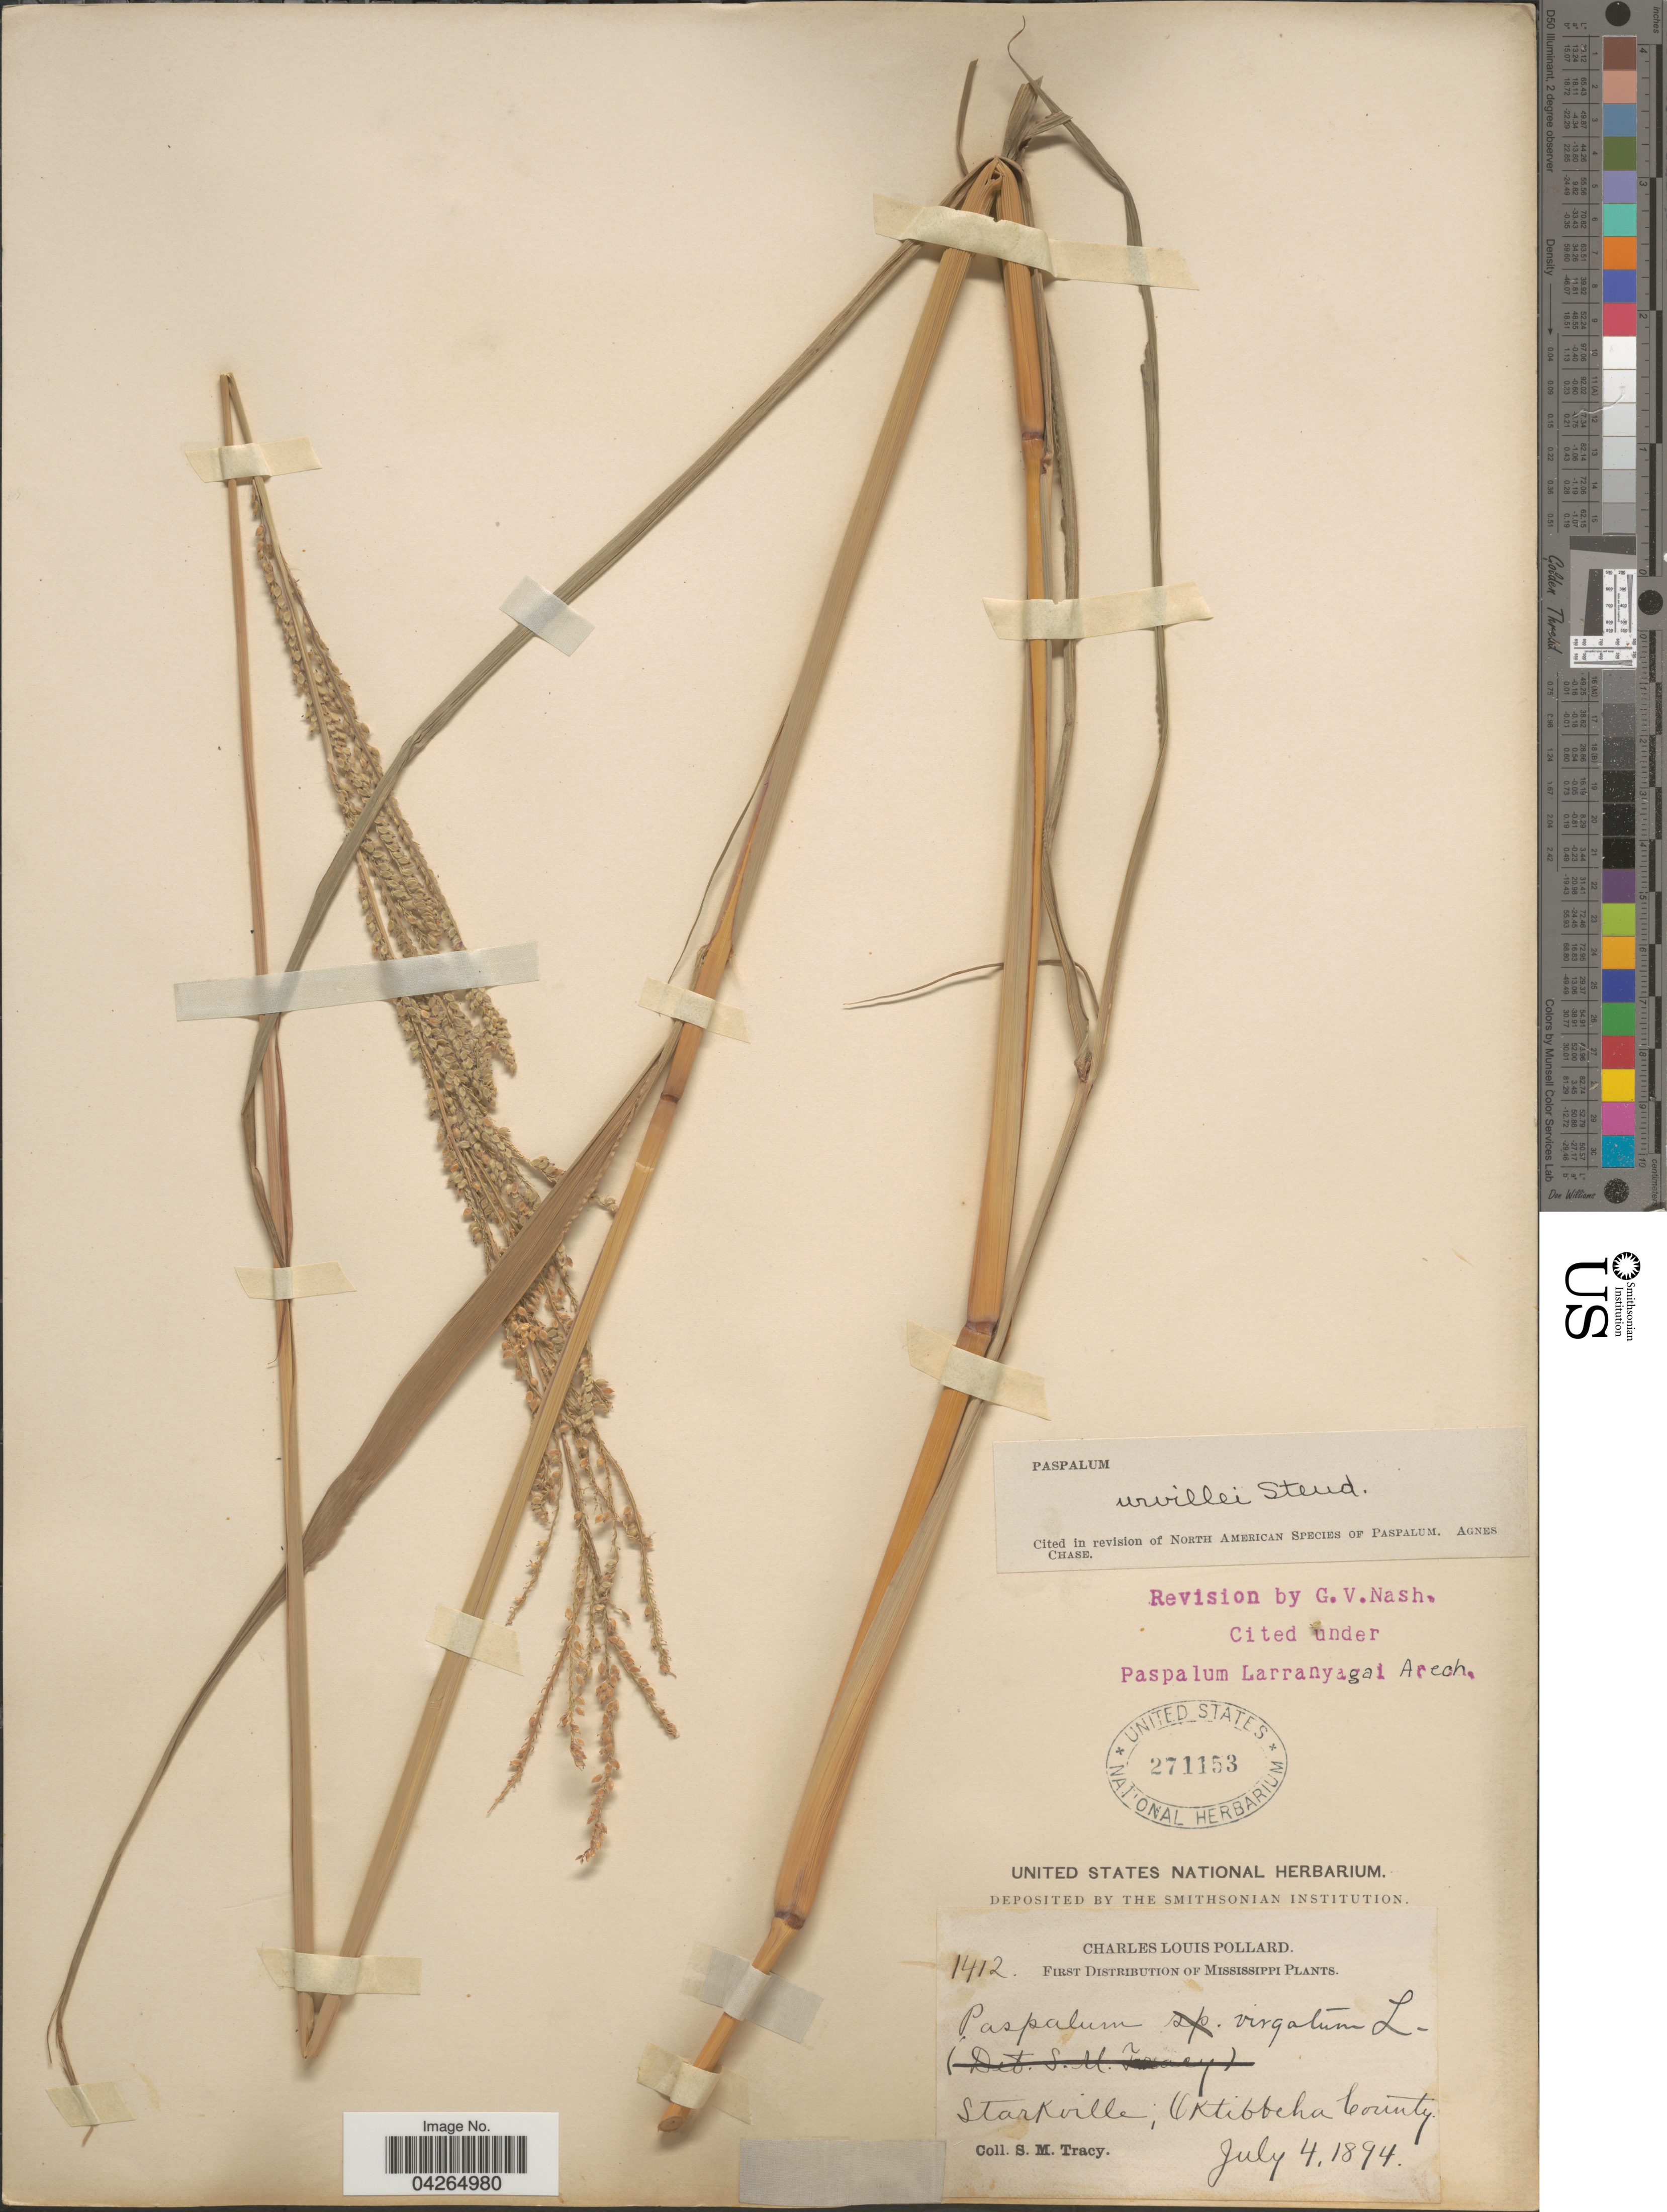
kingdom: Plantae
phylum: Tracheophyta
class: Liliopsida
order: Poales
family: Poaceae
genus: Paspalum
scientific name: Paspalum urvillei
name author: Steud.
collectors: S. M. Tracy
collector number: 1412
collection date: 1894-07-04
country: United States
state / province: Mississippi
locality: Starkville, Oktibbeha County.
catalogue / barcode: US 271153